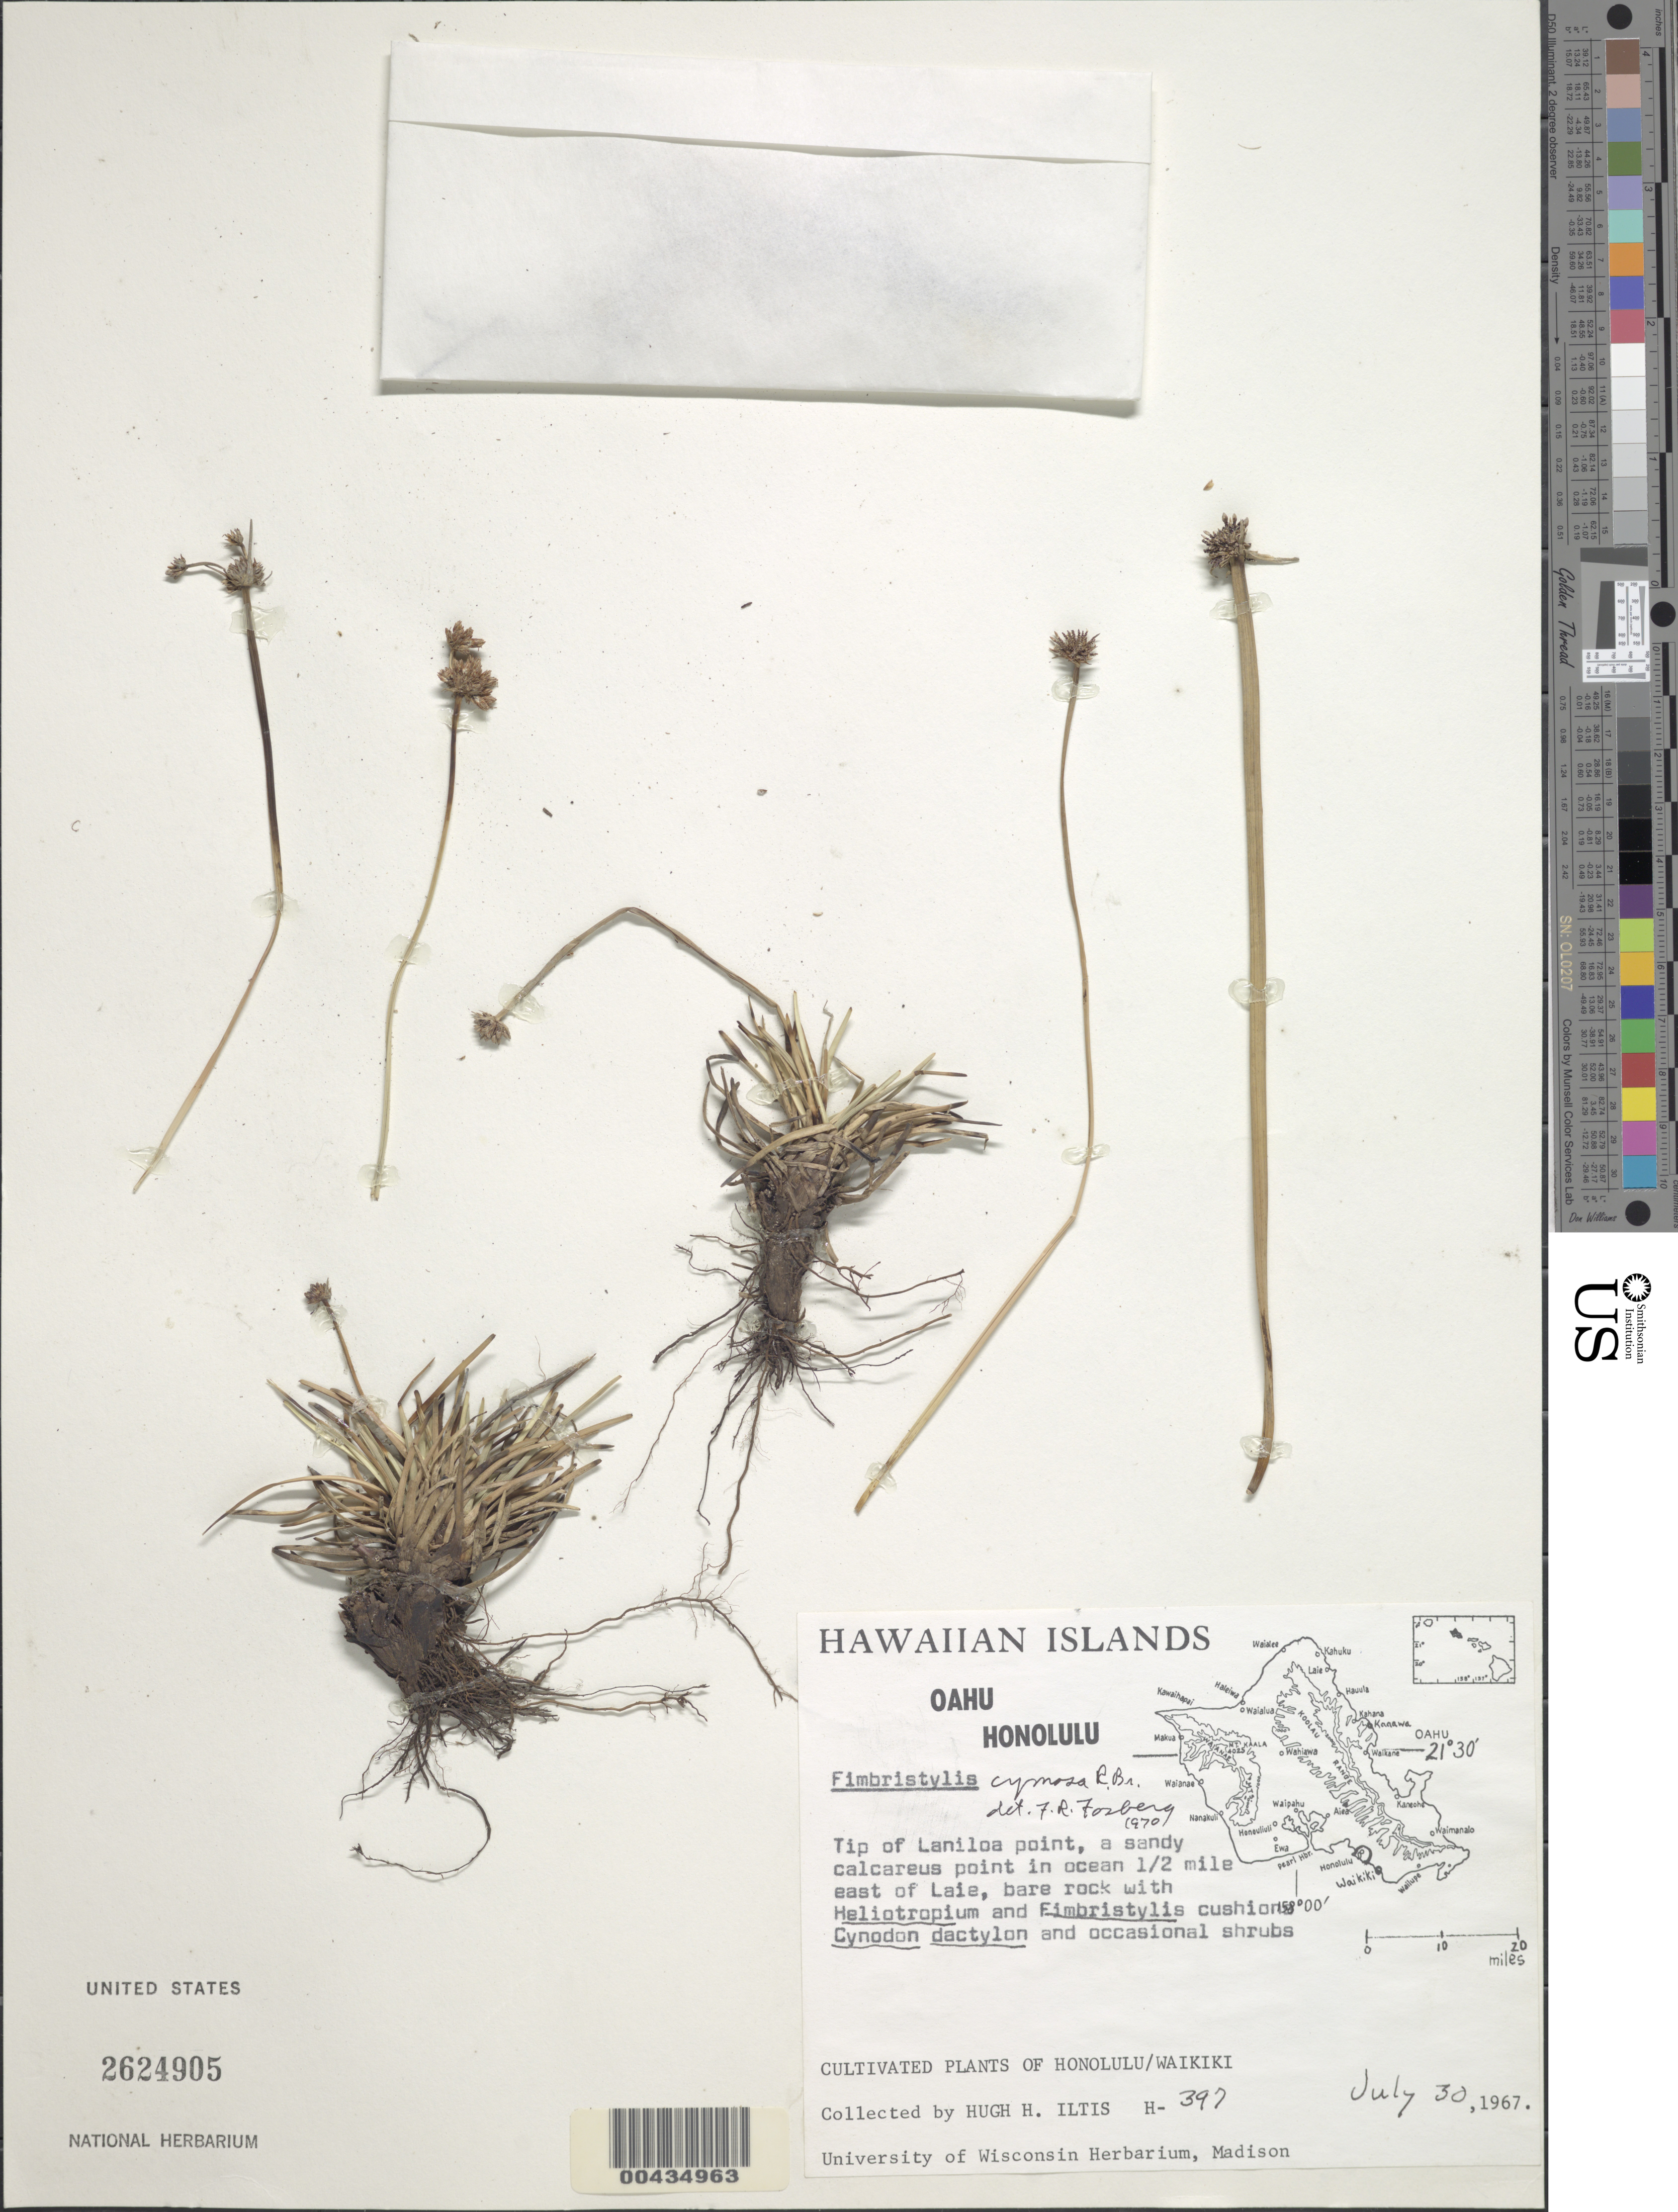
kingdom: Plantae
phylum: Tracheophyta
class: Liliopsida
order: Poales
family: Cyperaceae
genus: Fimbristylis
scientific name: Fimbristylis cymosa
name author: R. Br.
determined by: Fosberg, F. R.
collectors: H. H. Iltis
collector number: H-397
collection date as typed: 30 Jul 1967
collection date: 1967-07-30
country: United States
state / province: Hawaii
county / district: Honolulu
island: Oahu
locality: Honolulu: Tip of Laniloa point, in ocean 1/2 mile east of Laie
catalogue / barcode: US 2624905